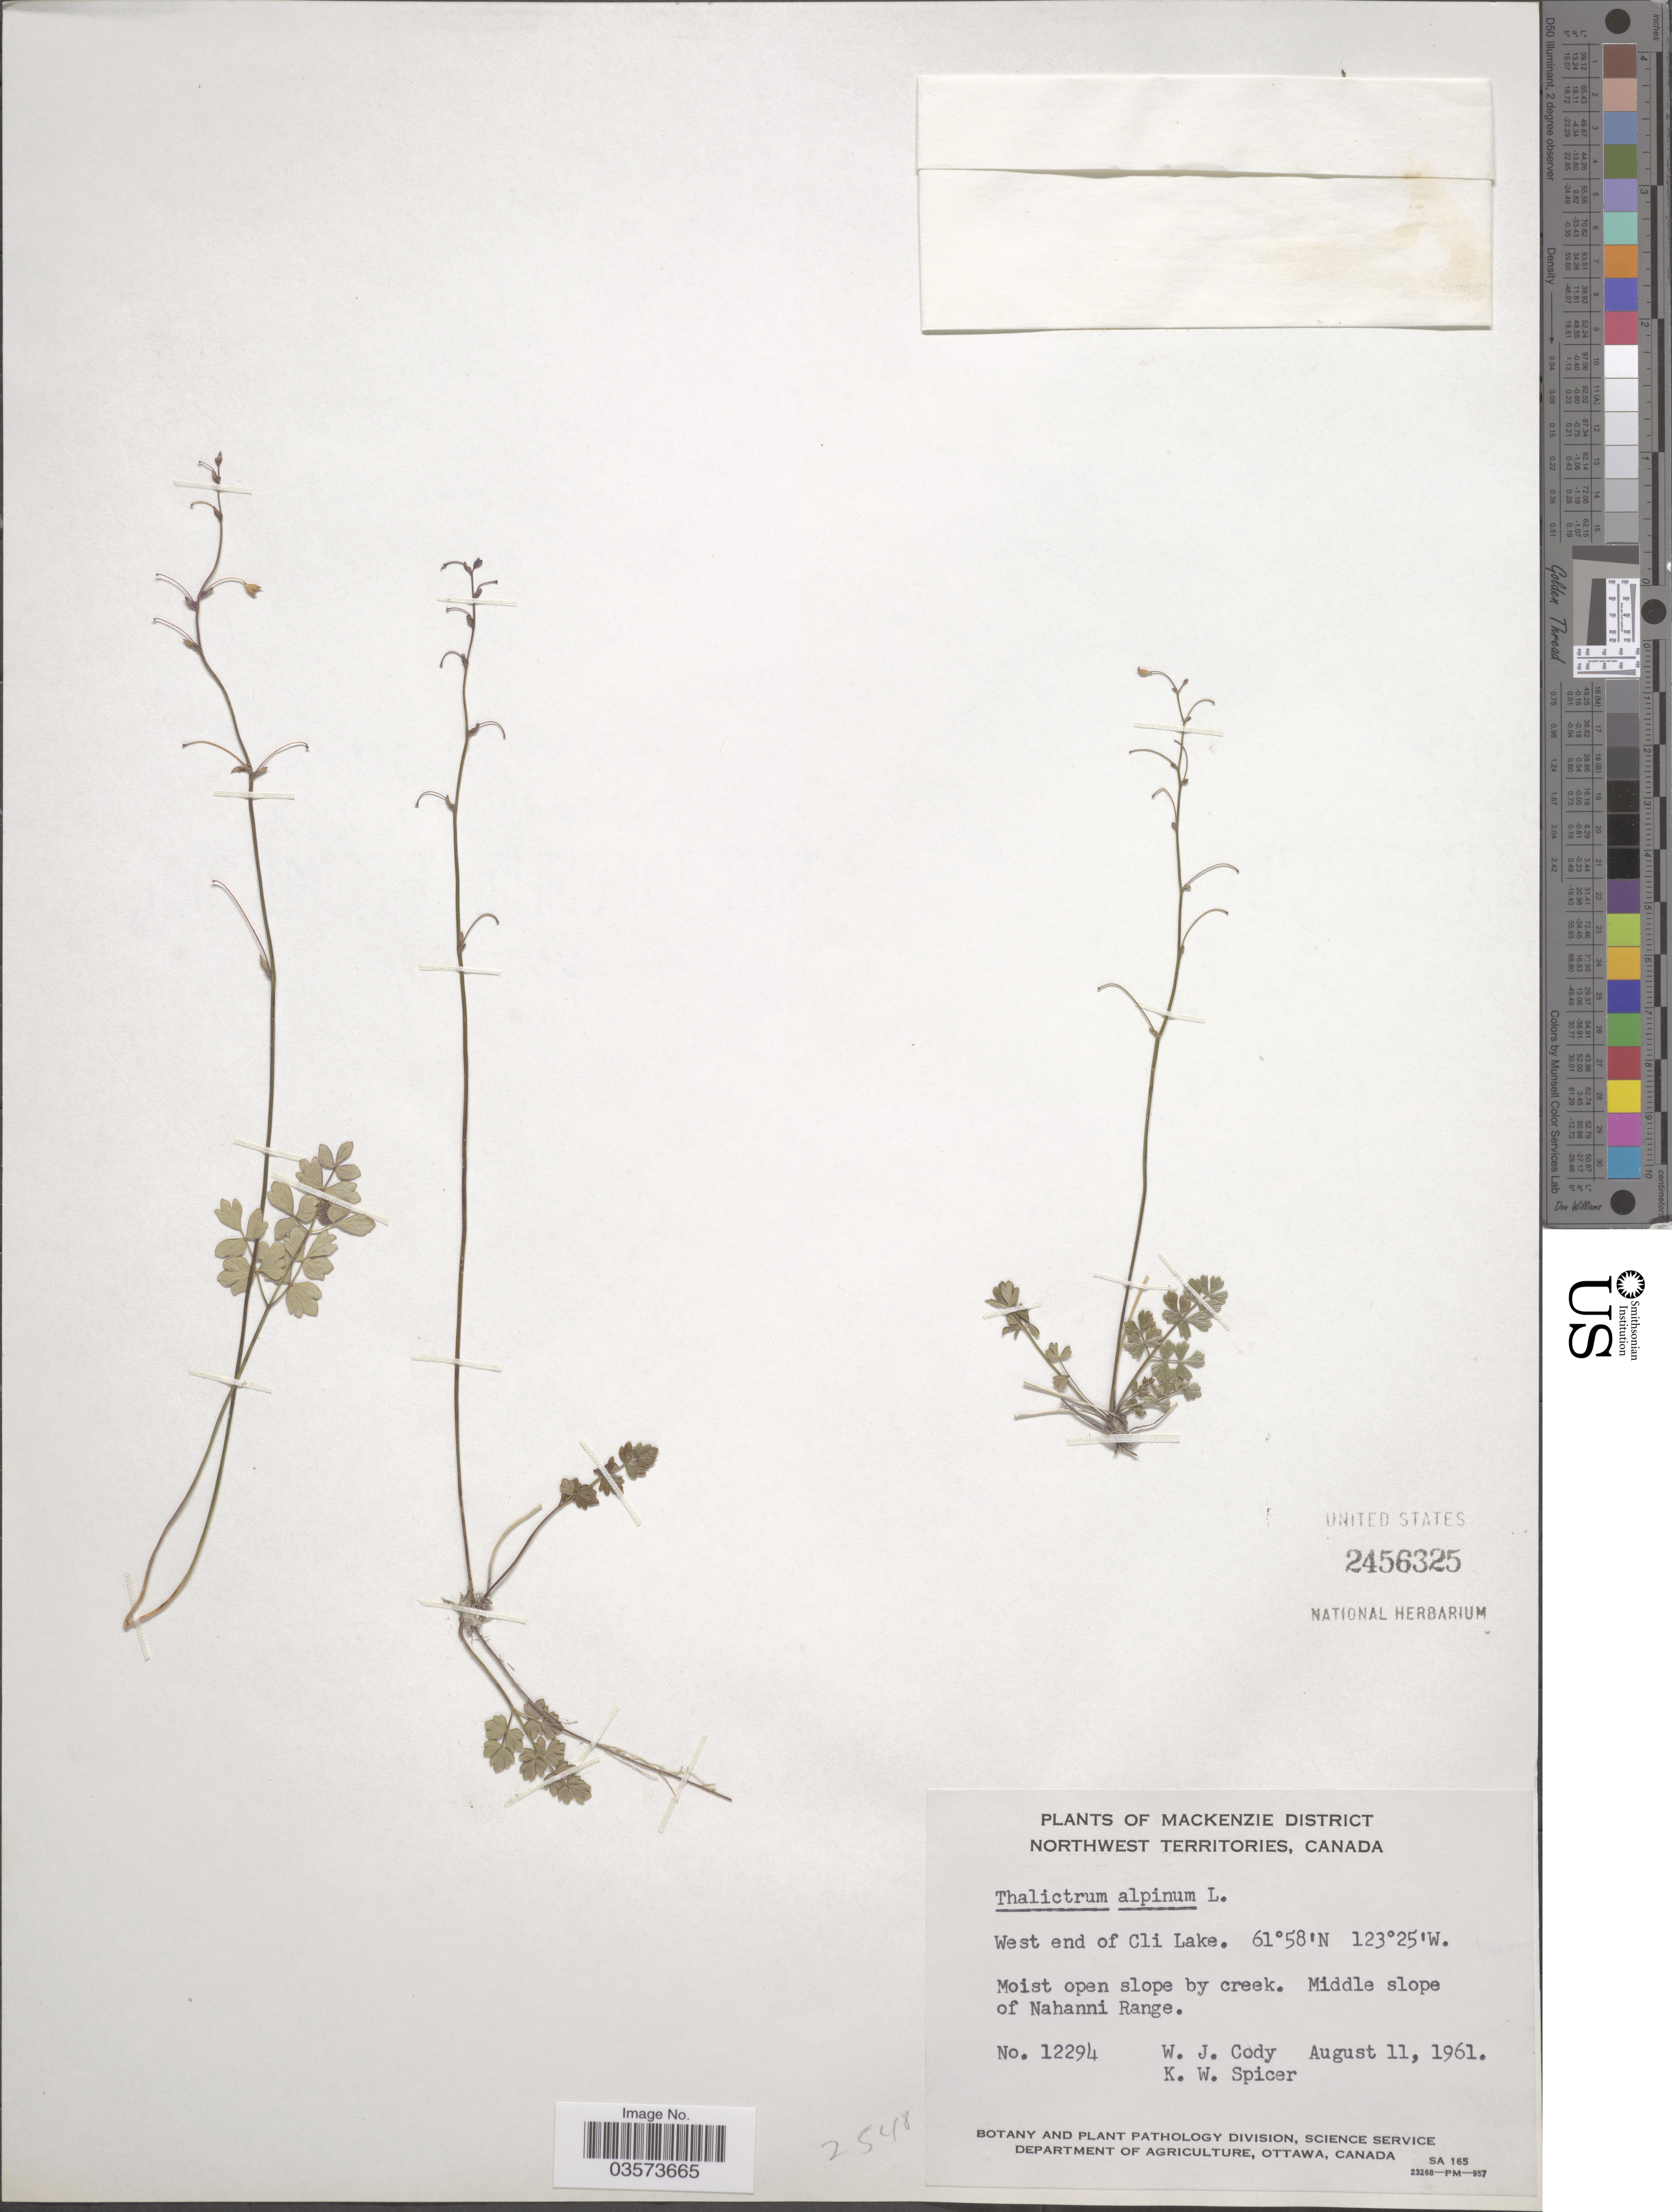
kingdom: Plantae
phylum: Tracheophyta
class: Magnoliopsida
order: Ranunculales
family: Ranunculaceae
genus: Thalictrum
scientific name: Thalictrum alpinum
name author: L.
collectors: W. Cody & K. Spicer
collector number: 12294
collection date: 1961-08-11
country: Canada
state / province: Northwest Territories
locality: Mackenzie District. West end of Cli Lake. Middle slope of Nahanni Range.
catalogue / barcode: US 2456325